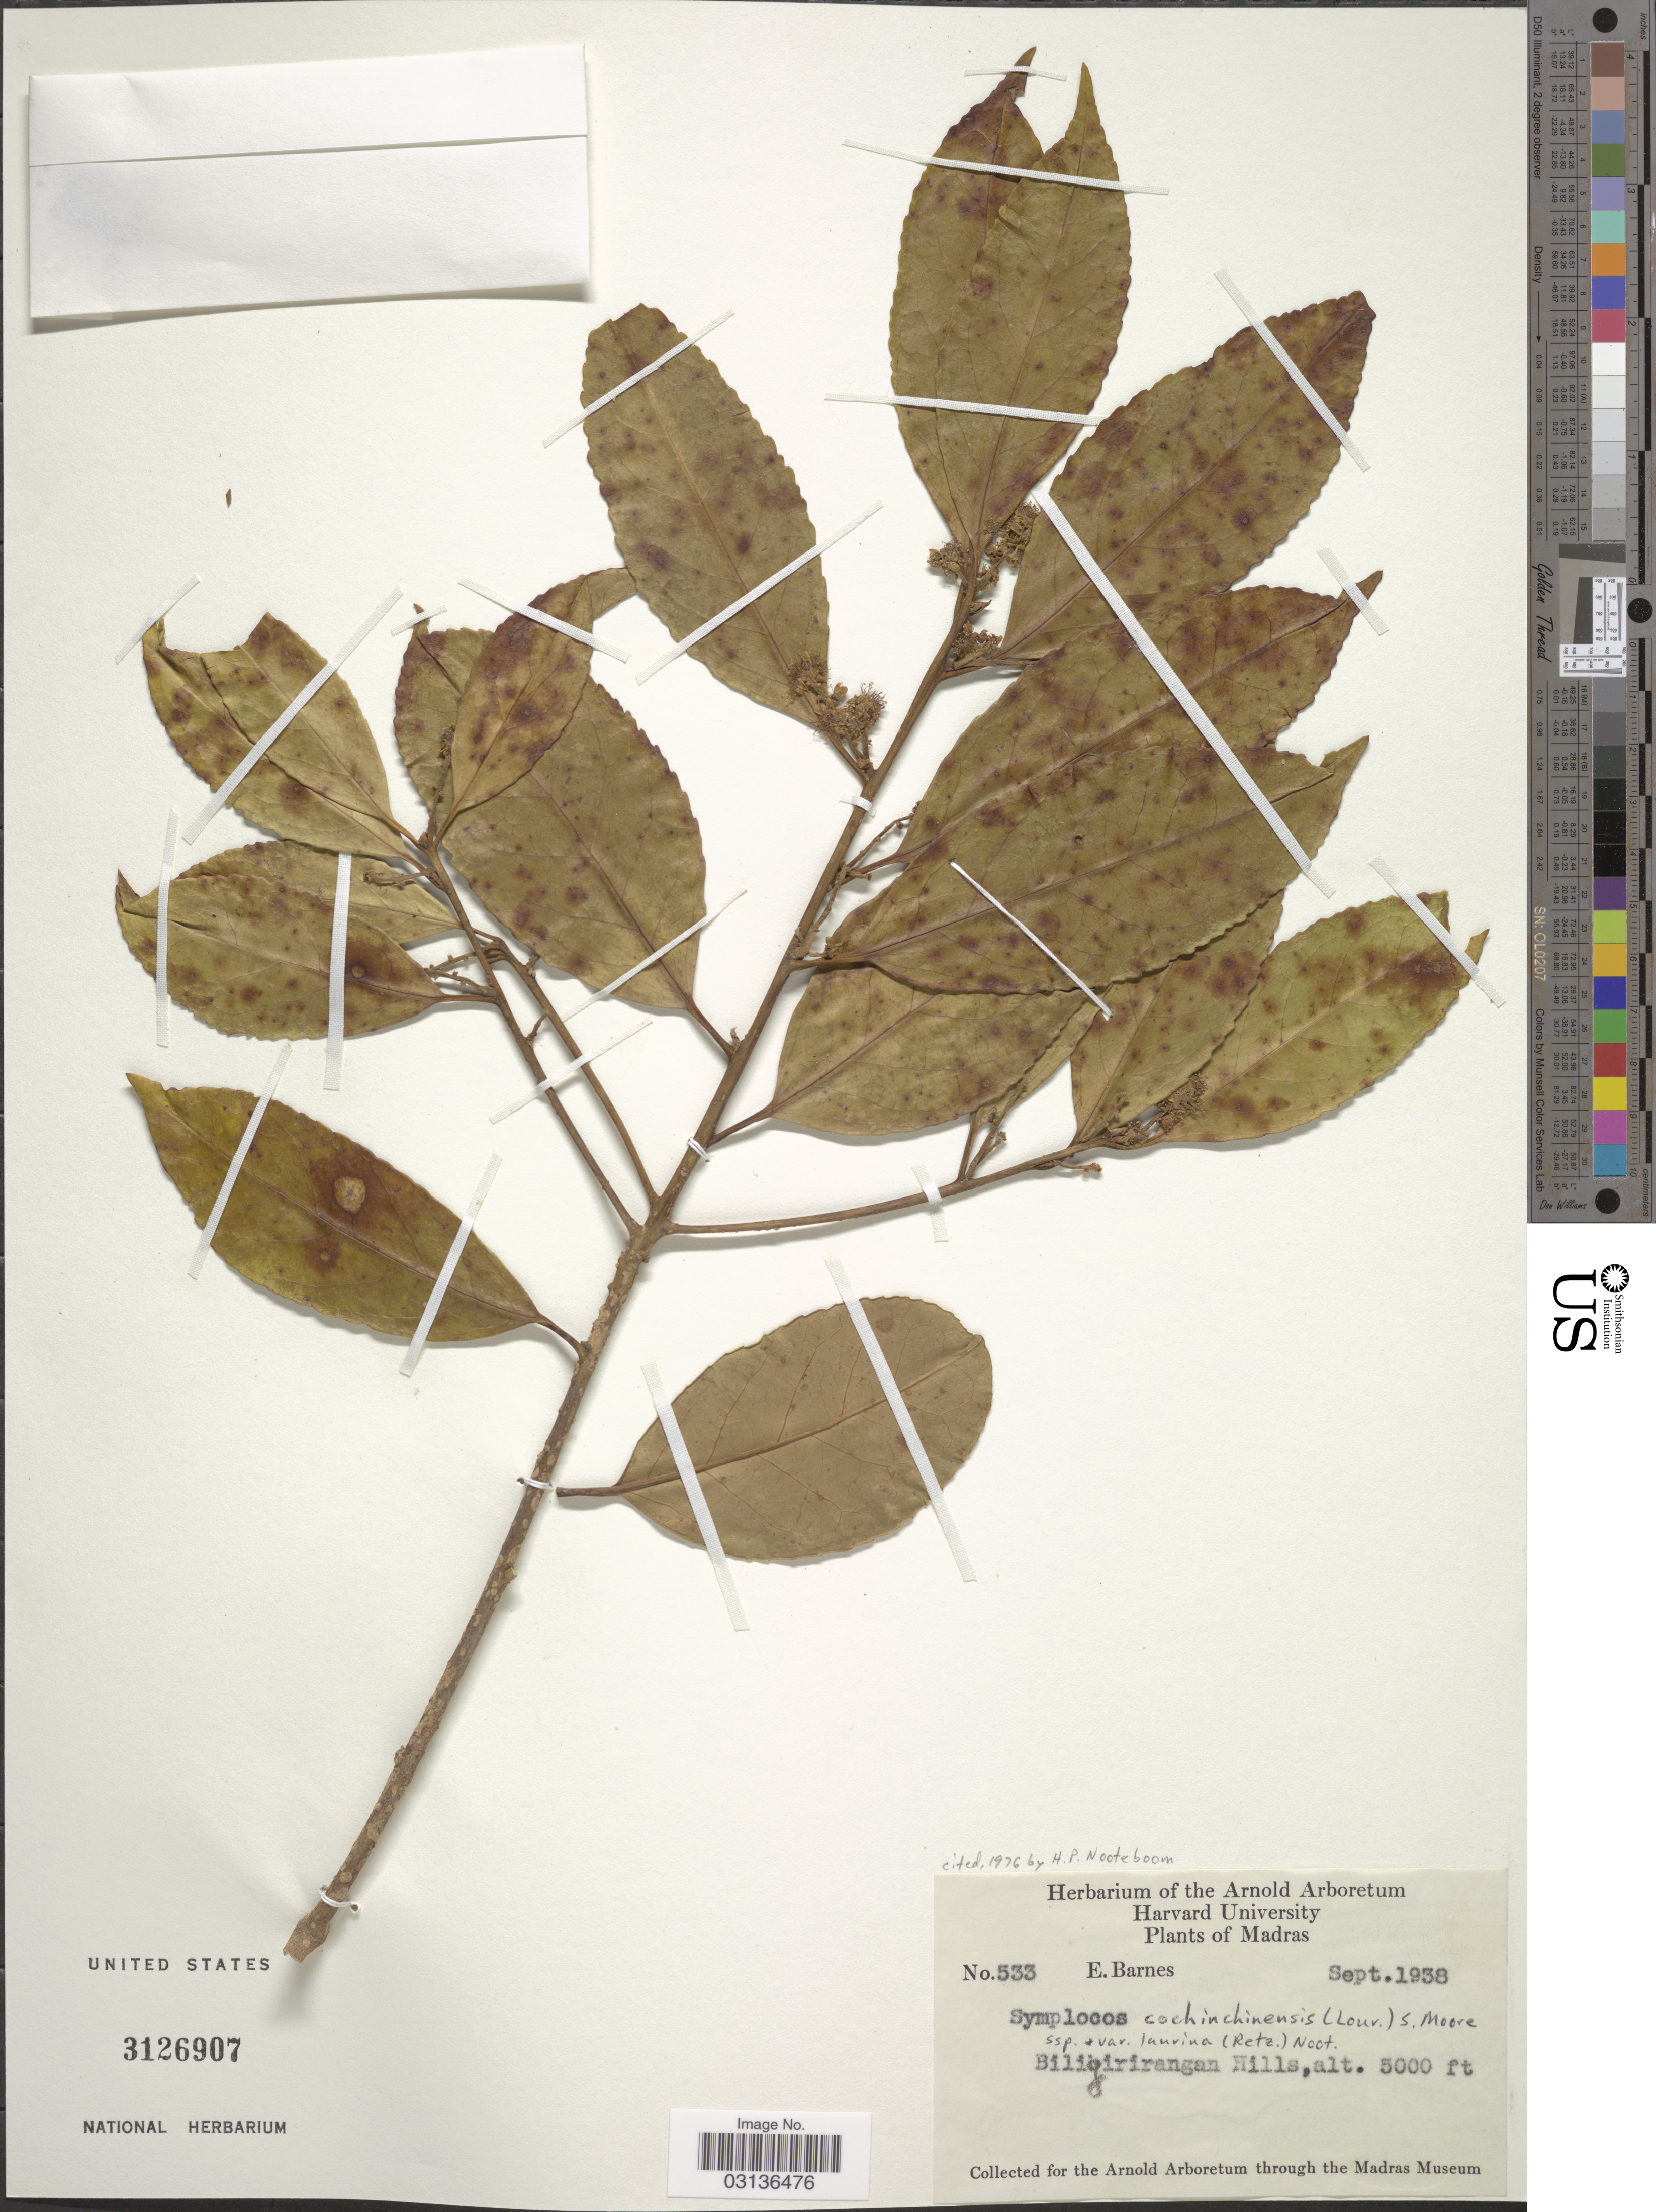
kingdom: Plantae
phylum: Tracheophyta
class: Magnoliopsida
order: Ericales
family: Symplocaceae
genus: Symplocos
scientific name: Symplocos cochinchinensis subsp. laurina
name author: (Retz.) Noot.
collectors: E. Barnes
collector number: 533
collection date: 1938-09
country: India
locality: Madras. Biligirirangan Hills.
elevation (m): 1524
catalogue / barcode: US 3126907